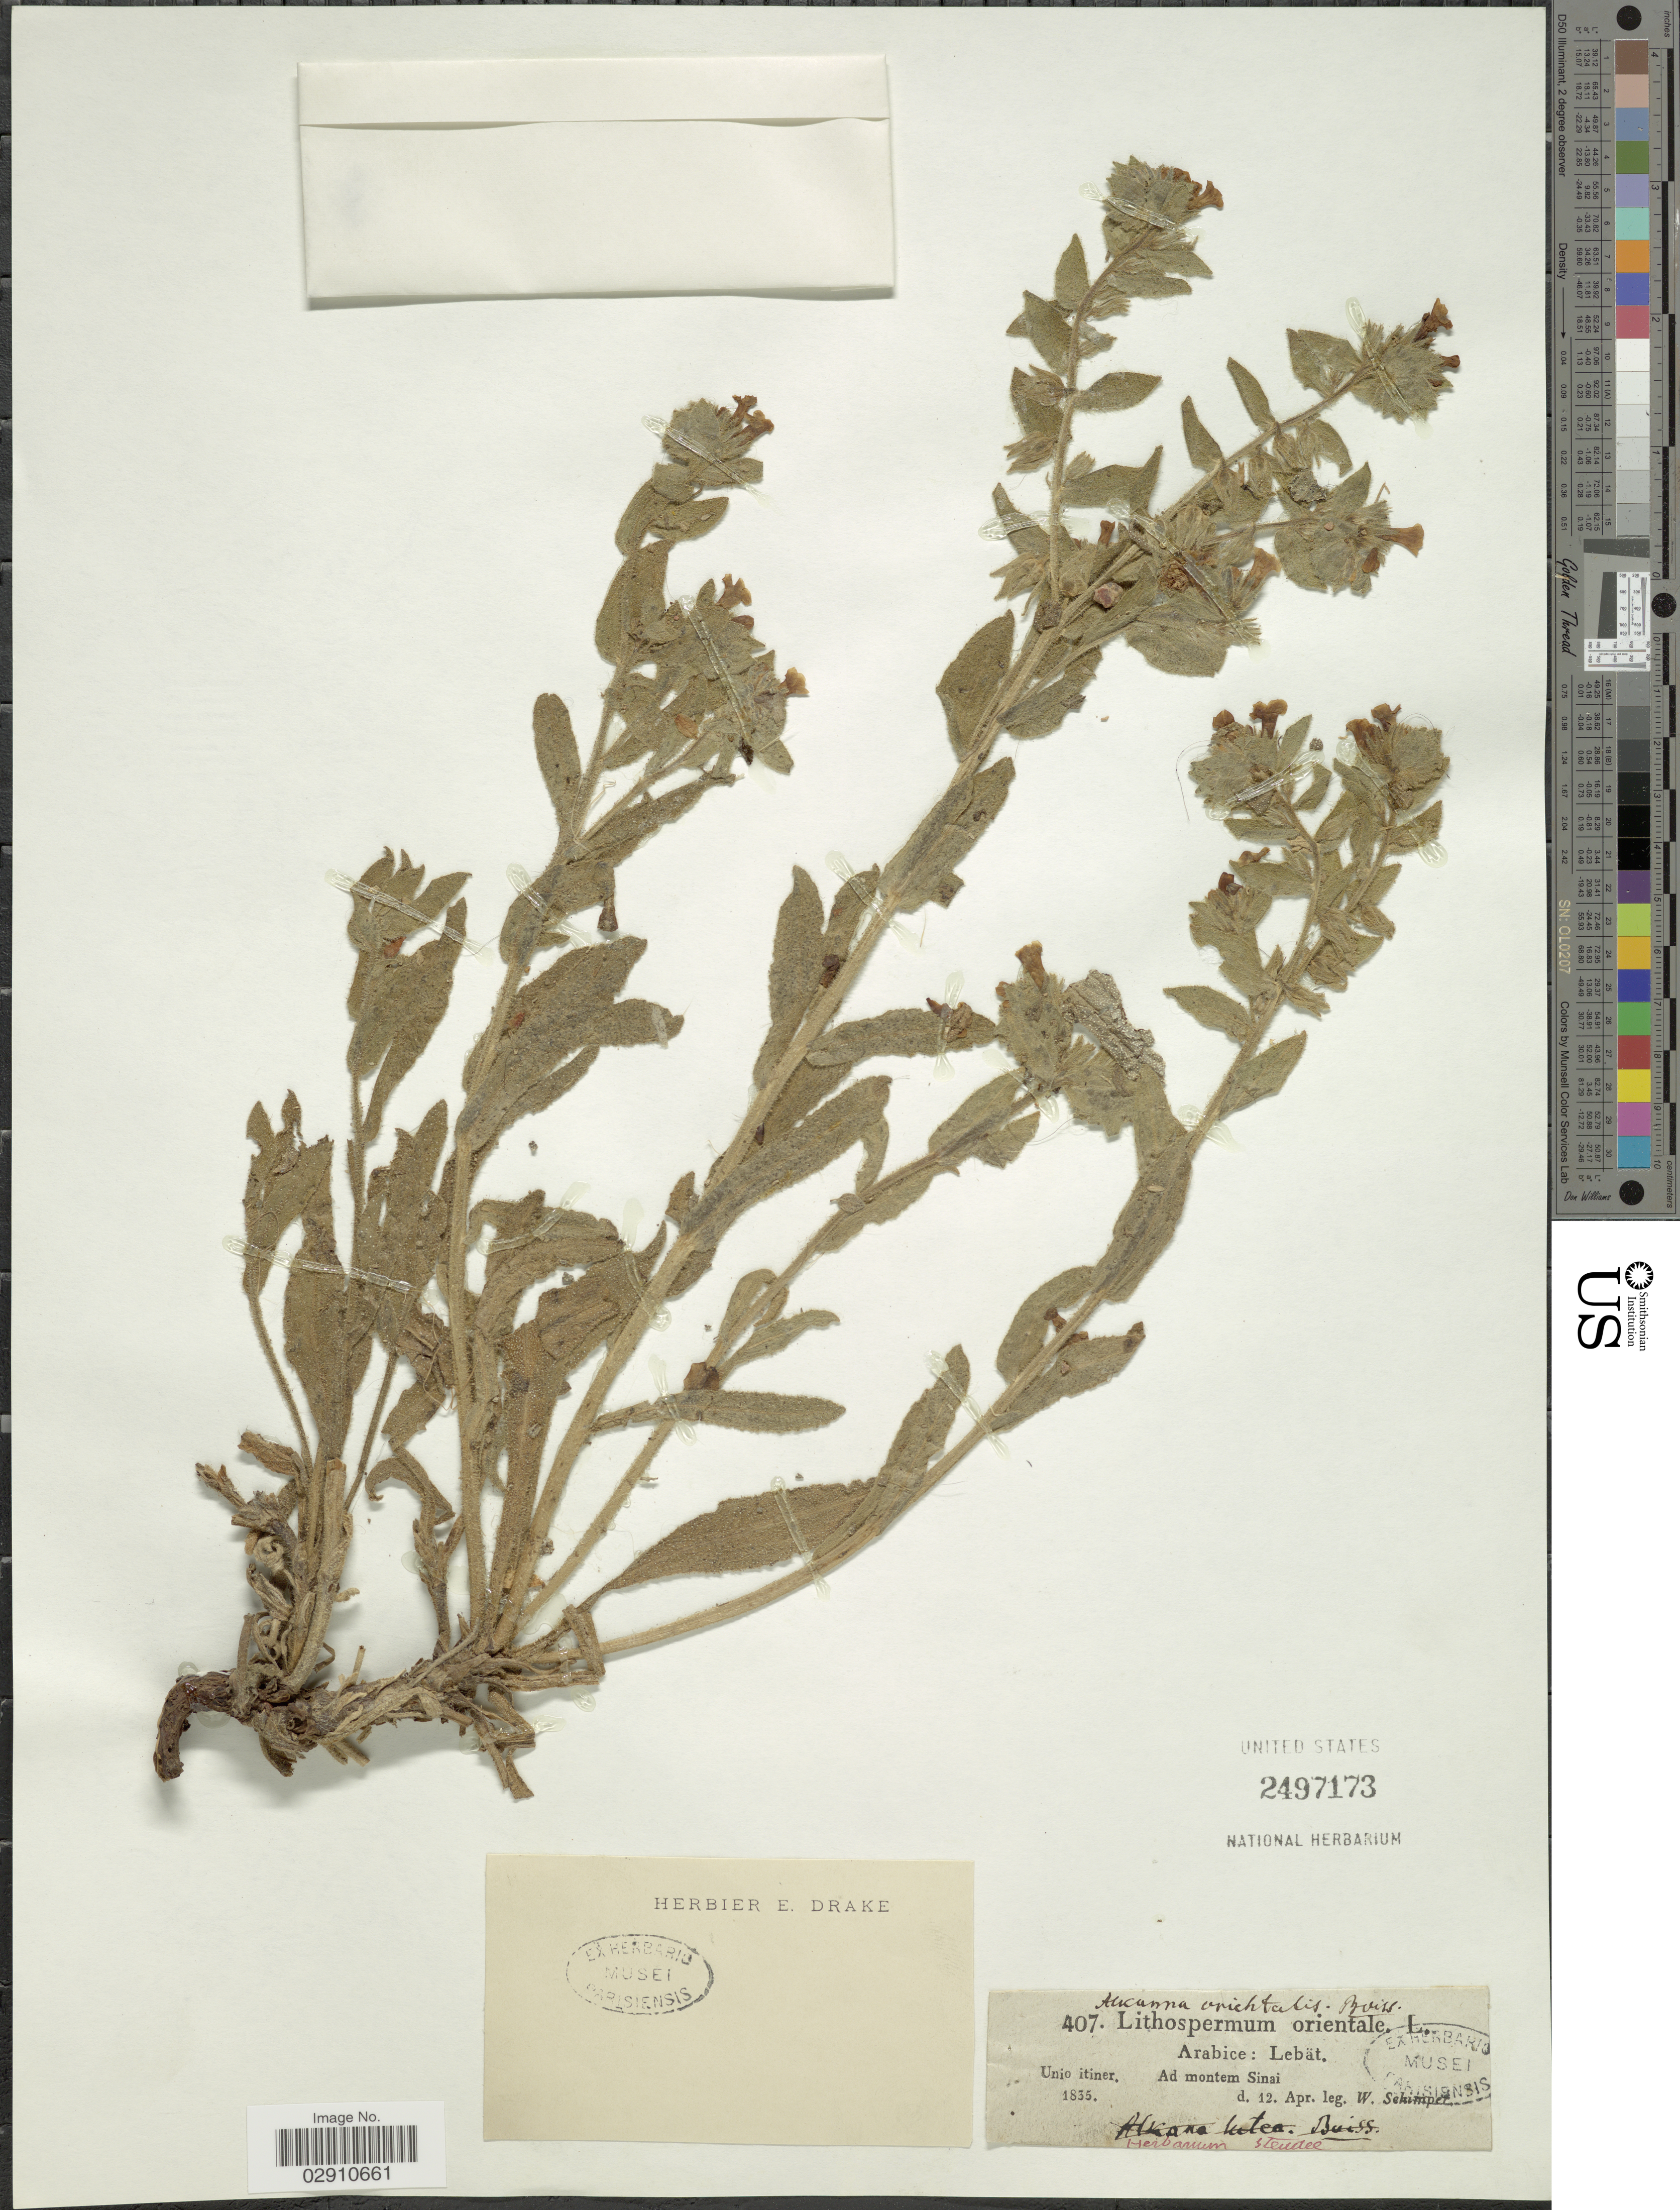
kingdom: Plantae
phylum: Tracheophyta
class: Magnoliopsida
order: Boraginales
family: Boraginaceae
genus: Alkanna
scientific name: Alkanna orientalis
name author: (L.) Boiss.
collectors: W. Schimper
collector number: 407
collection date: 1835-04-12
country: Egypt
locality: Arabice: Lebät. Ad montem Sinai.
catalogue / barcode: US 2497173